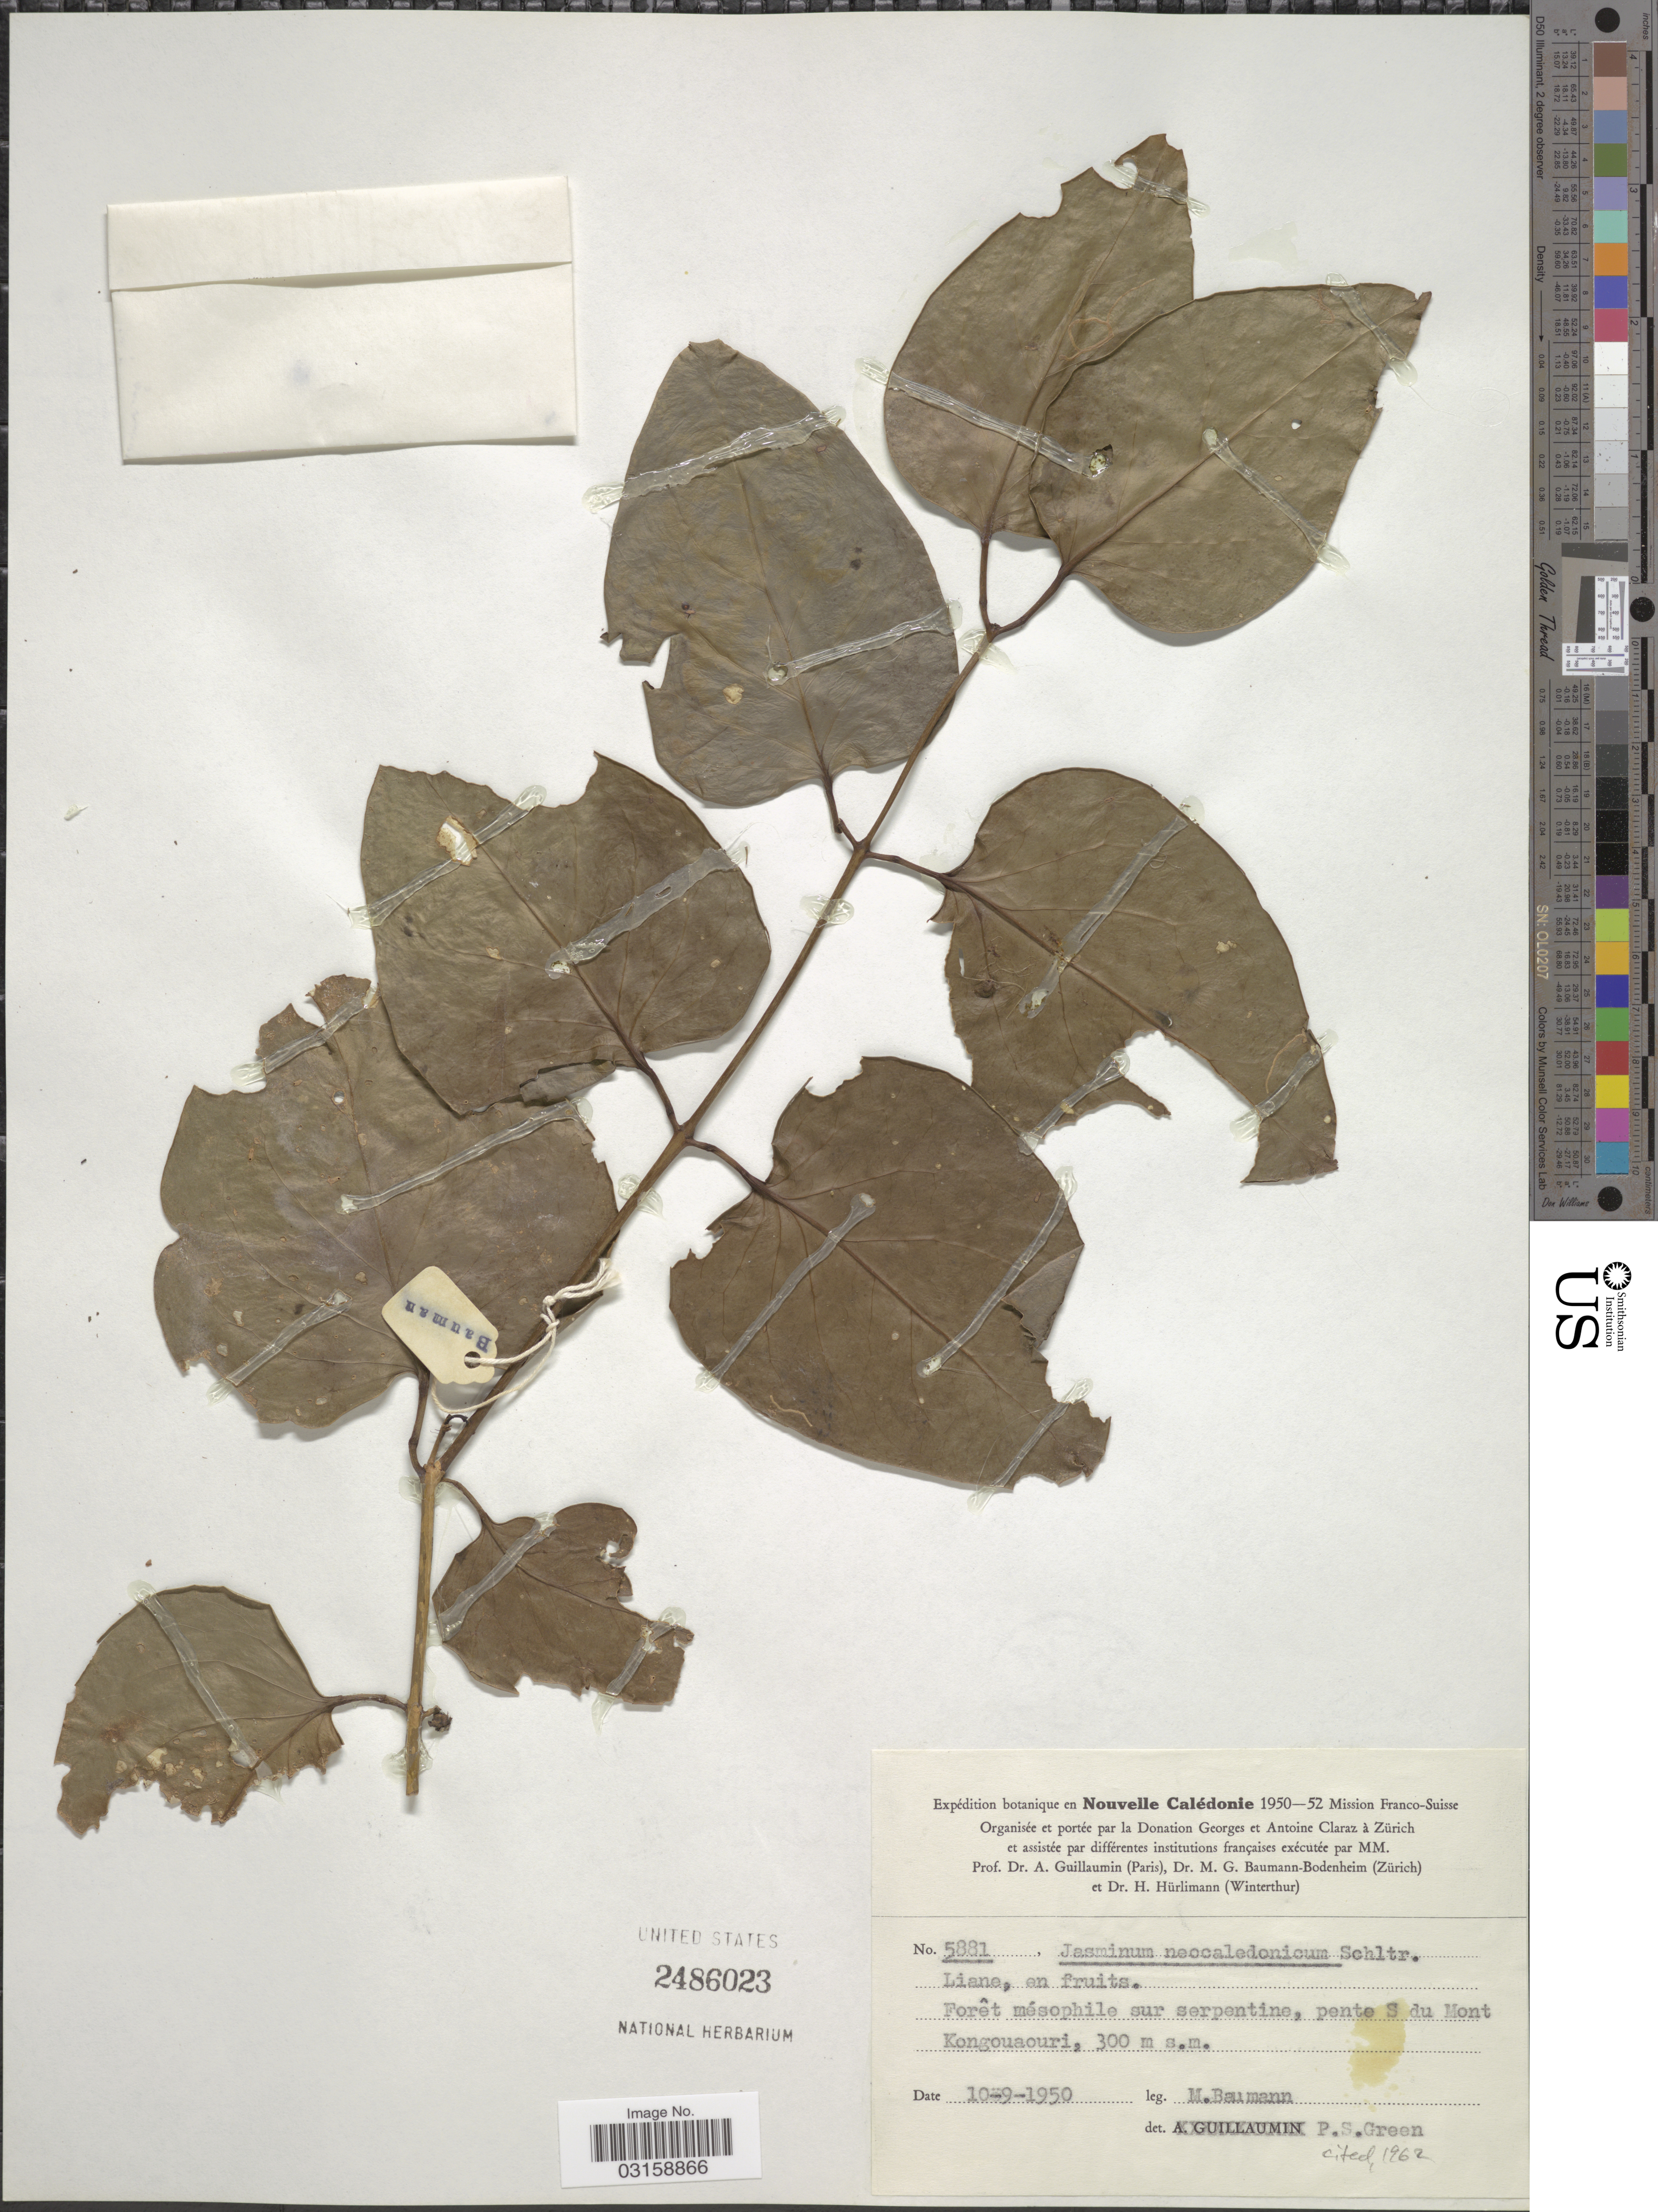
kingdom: Plantae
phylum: Tracheophyta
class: Magnoliopsida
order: Lamiales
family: Oleaceae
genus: Jasminum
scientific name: Jasminum neocaledonicum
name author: Schltr.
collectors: M. Baumann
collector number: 5881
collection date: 1950-09-10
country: New Caledonia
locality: Nouvelle Calédonie. Pente S du Mont Kongouaouri.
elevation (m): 300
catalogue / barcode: US 2486023